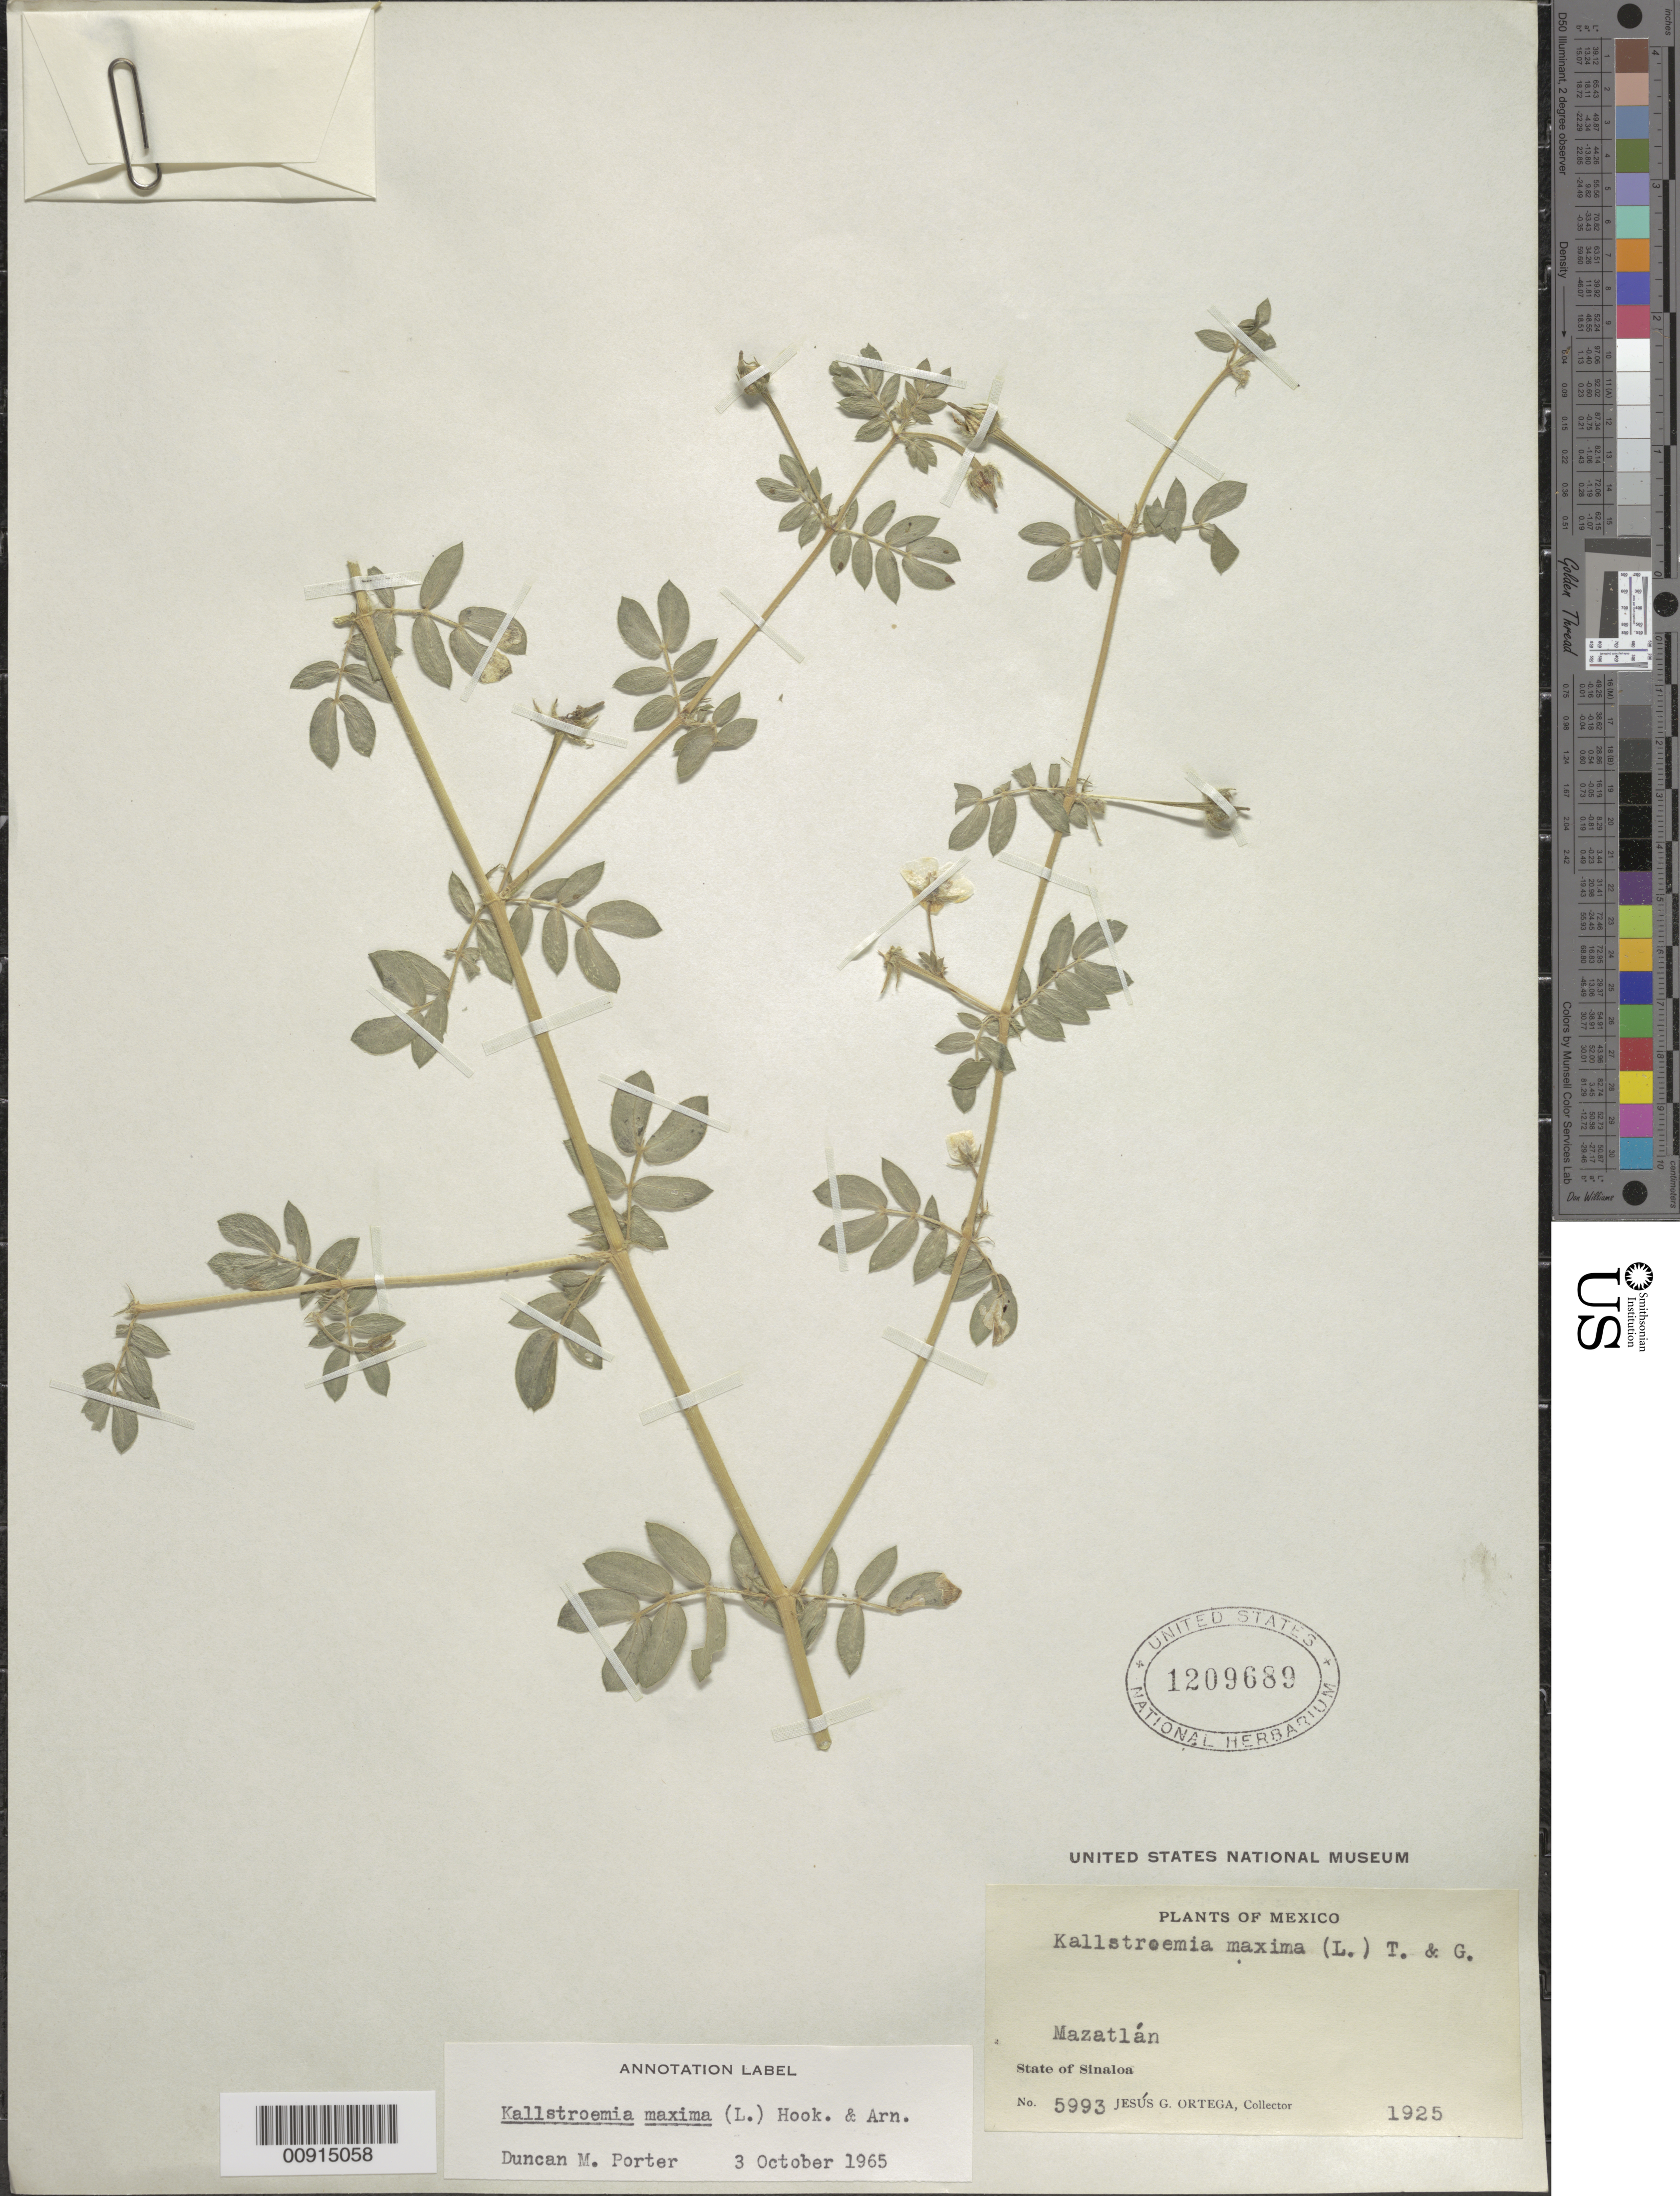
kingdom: Plantae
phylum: Tracheophyta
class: Magnoliopsida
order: Zygophyllales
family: Zygophyllaceae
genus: Kallstroemia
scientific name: Kallstroemia maxima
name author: (L.) Hook. & Arn.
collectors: J. Ortega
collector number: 5993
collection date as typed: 1925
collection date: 1925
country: Mexico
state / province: Sinaloa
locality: Mazatlán, State of Sinaloa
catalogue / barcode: US 1209689